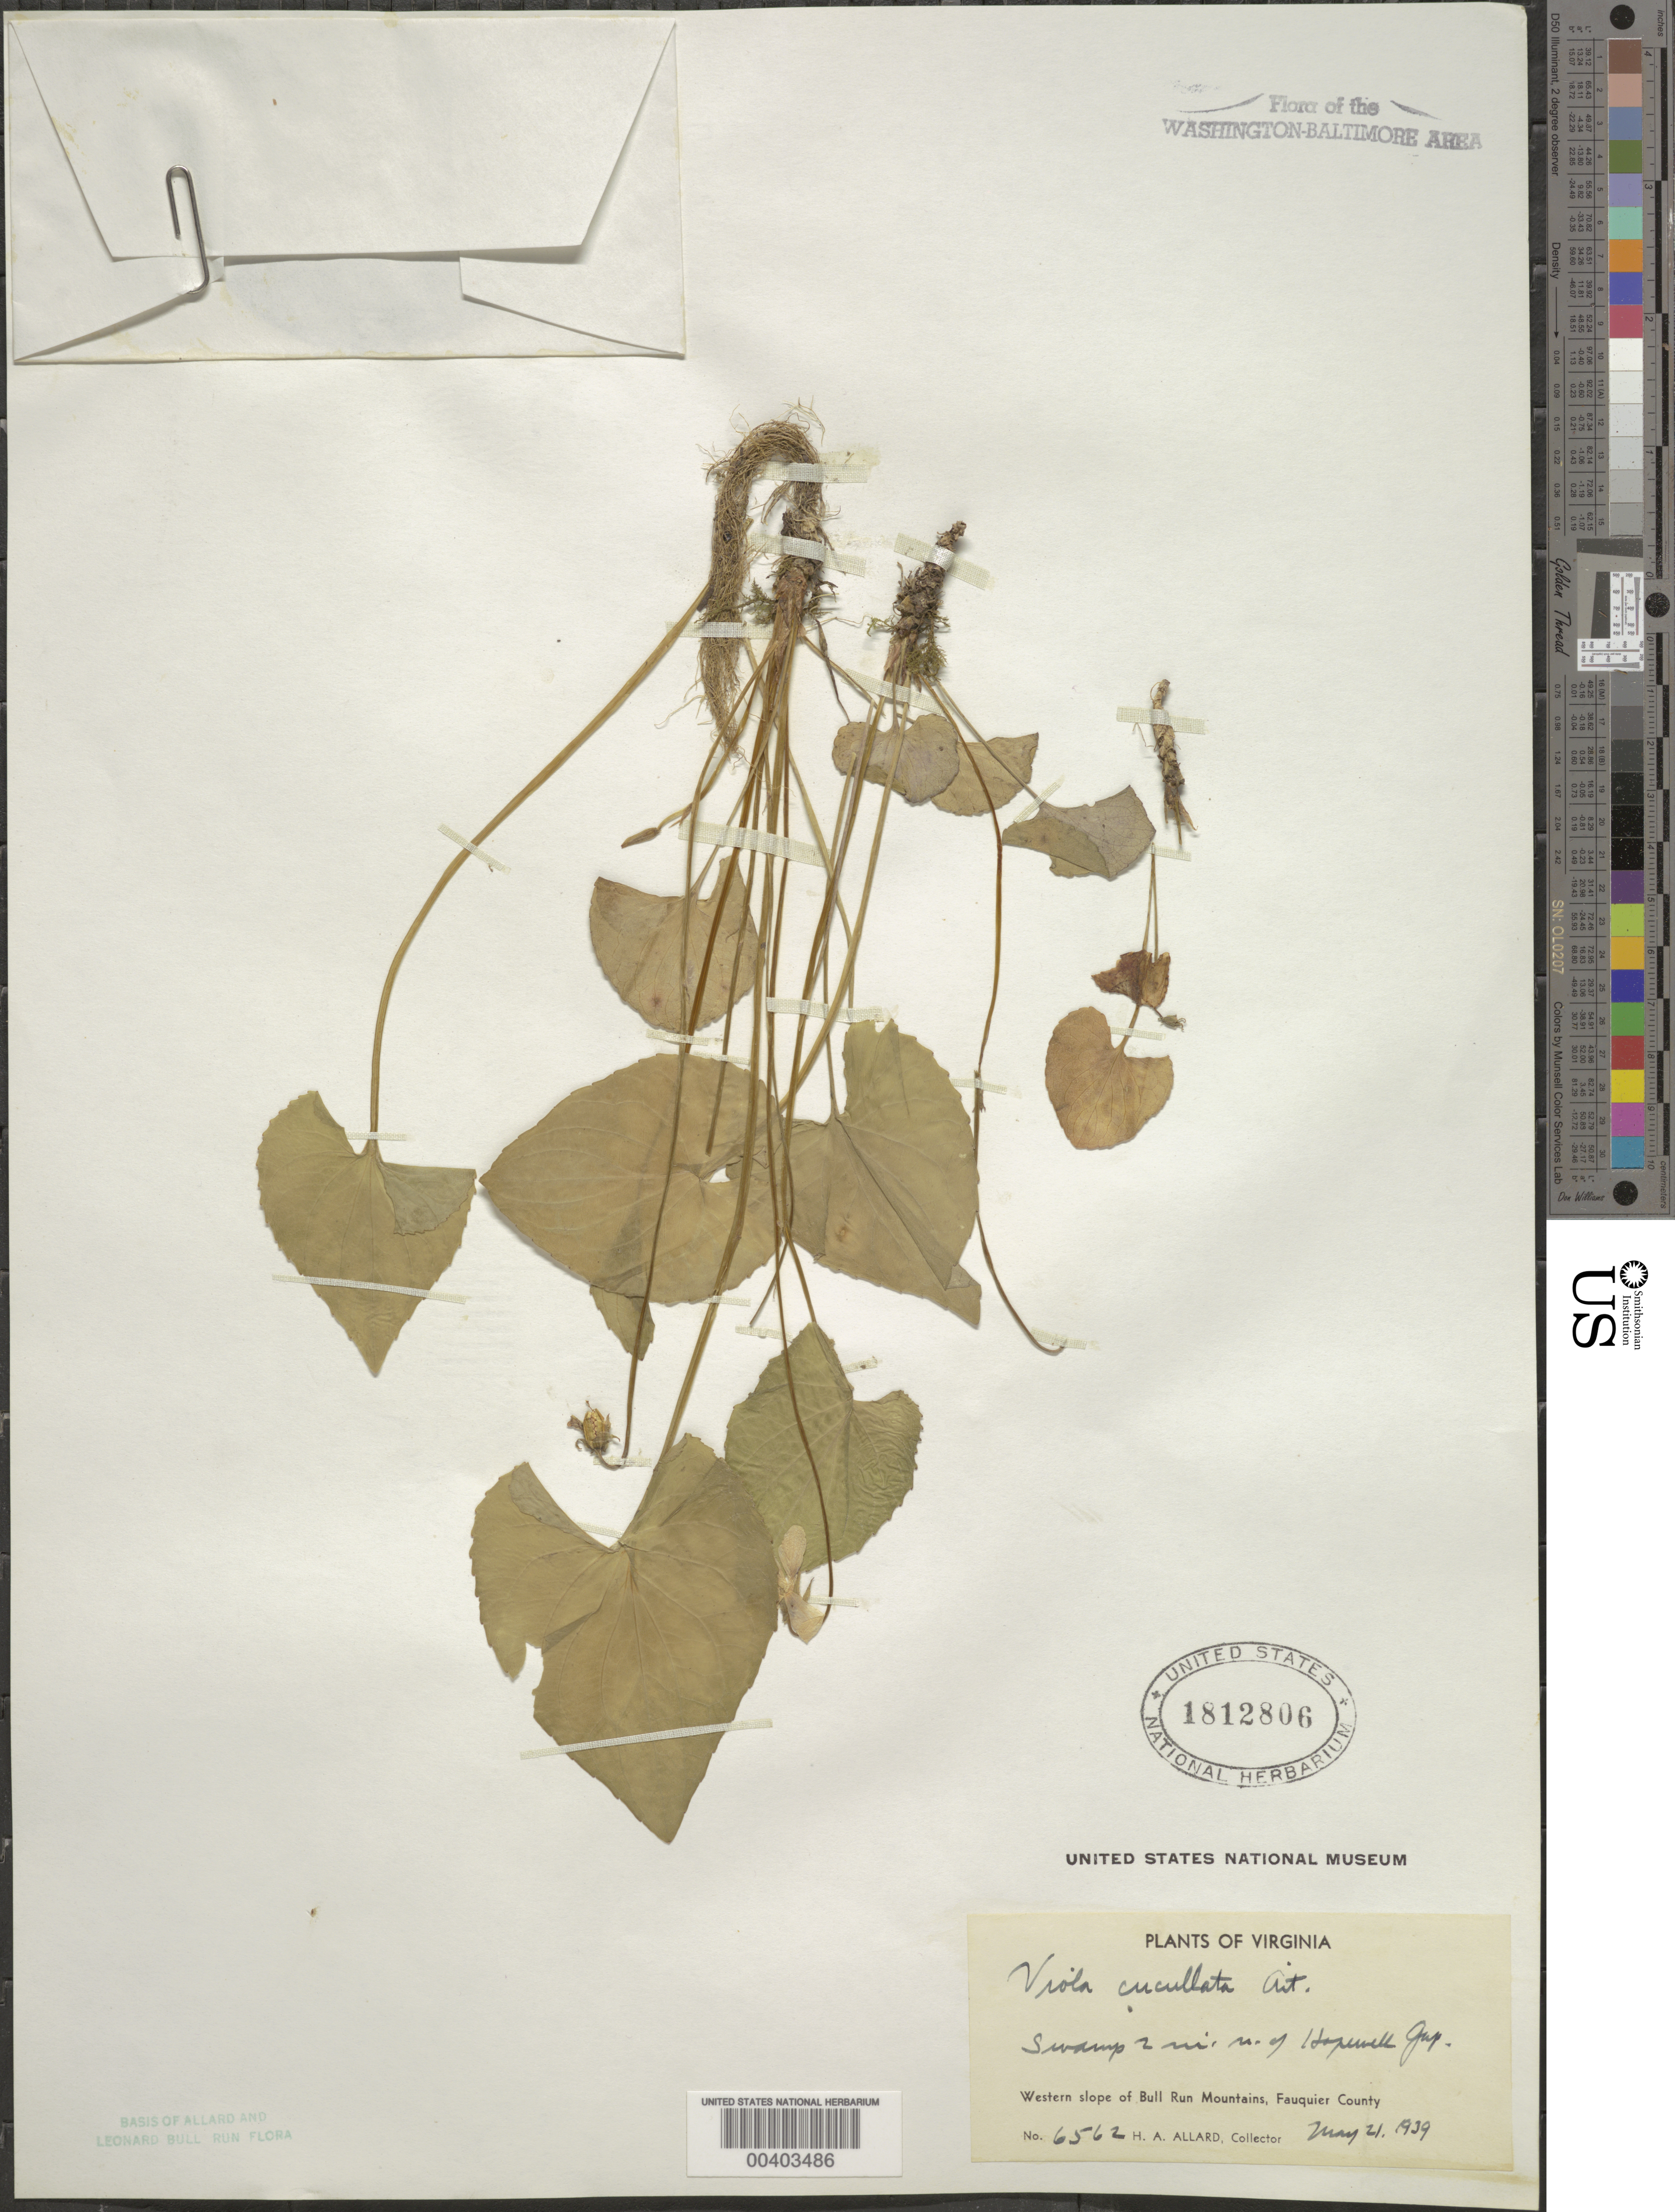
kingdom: Plantae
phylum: Tracheophyta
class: Magnoliopsida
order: Malpighiales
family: Violaceae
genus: Viola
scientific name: Viola cucullata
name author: Aiton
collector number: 6562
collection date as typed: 21 May 1939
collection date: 1939-05-21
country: United States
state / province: Virginia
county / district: Fauquier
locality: North of Hopewell Gap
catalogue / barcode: US 1812806